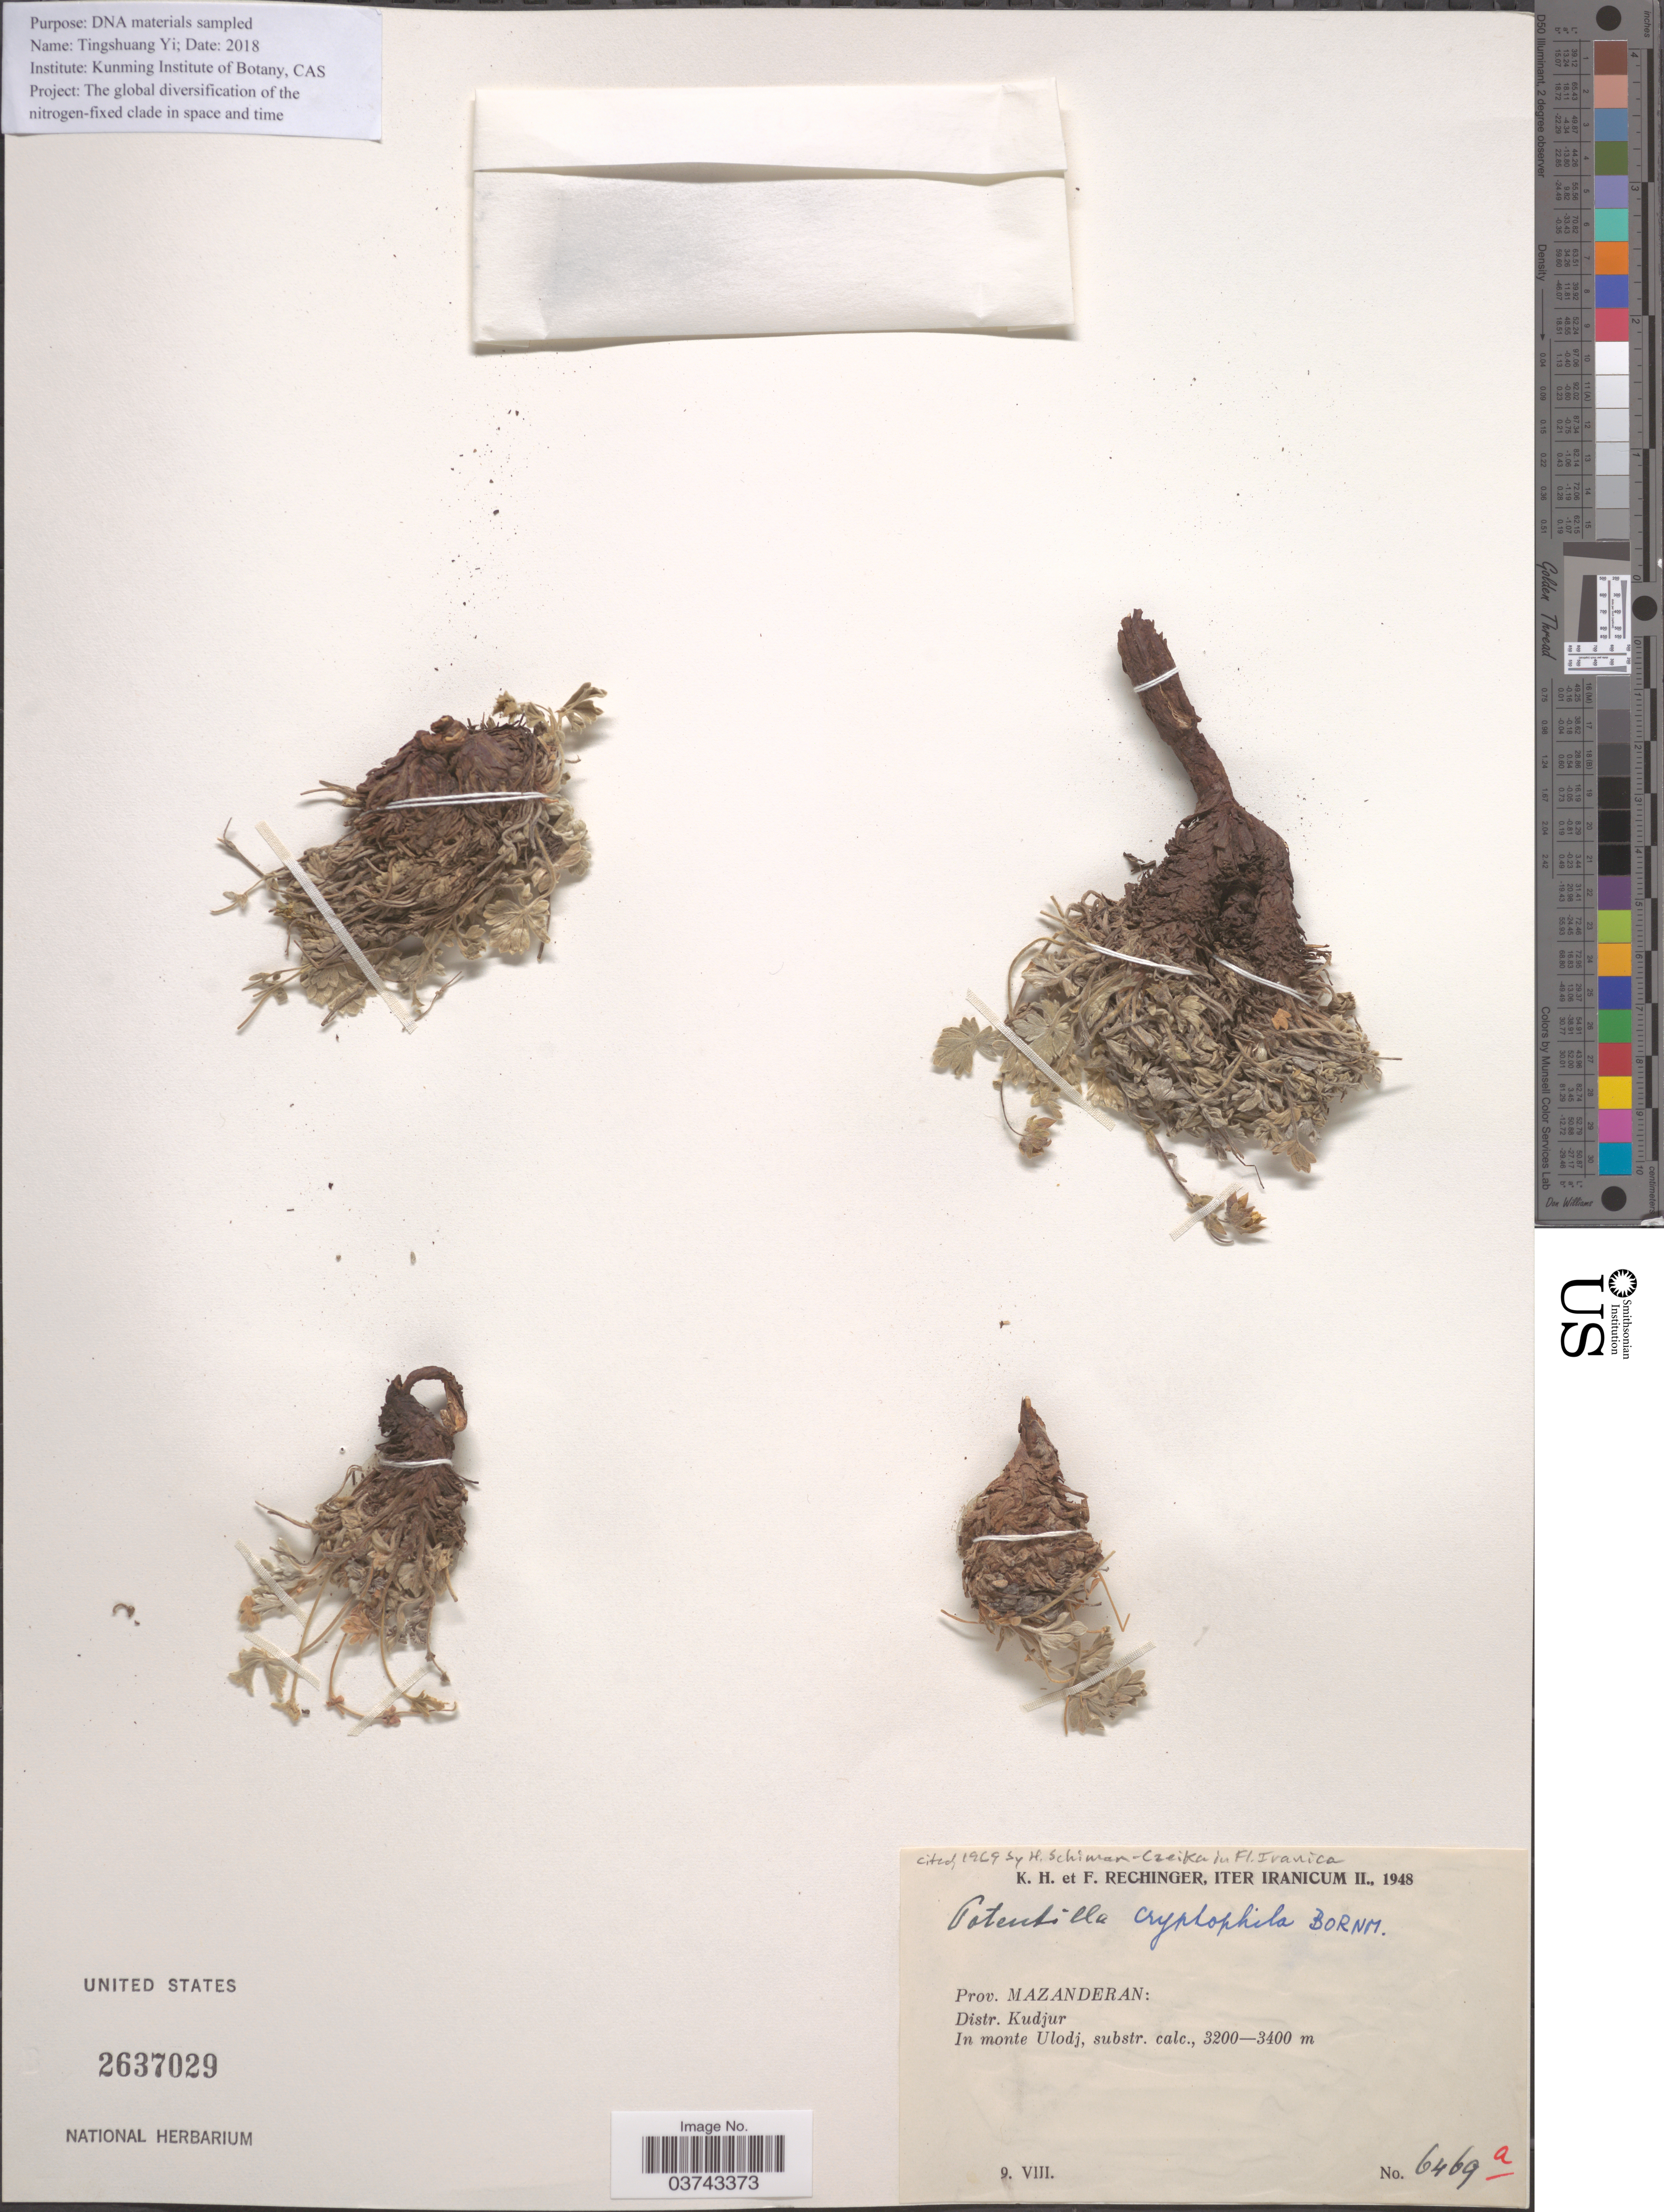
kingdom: Plantae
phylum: Tracheophyta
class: Magnoliopsida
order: Rosales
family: Rosaceae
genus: Potentilla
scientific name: Potentilla cryptophila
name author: Bornm.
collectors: K. H. Rechinger & F. Rechinger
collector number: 6469a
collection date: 1948-08-09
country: Iran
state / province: Mazandaran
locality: Distr. Kudjur. In monte Ulodj.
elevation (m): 3200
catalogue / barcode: US 2637029